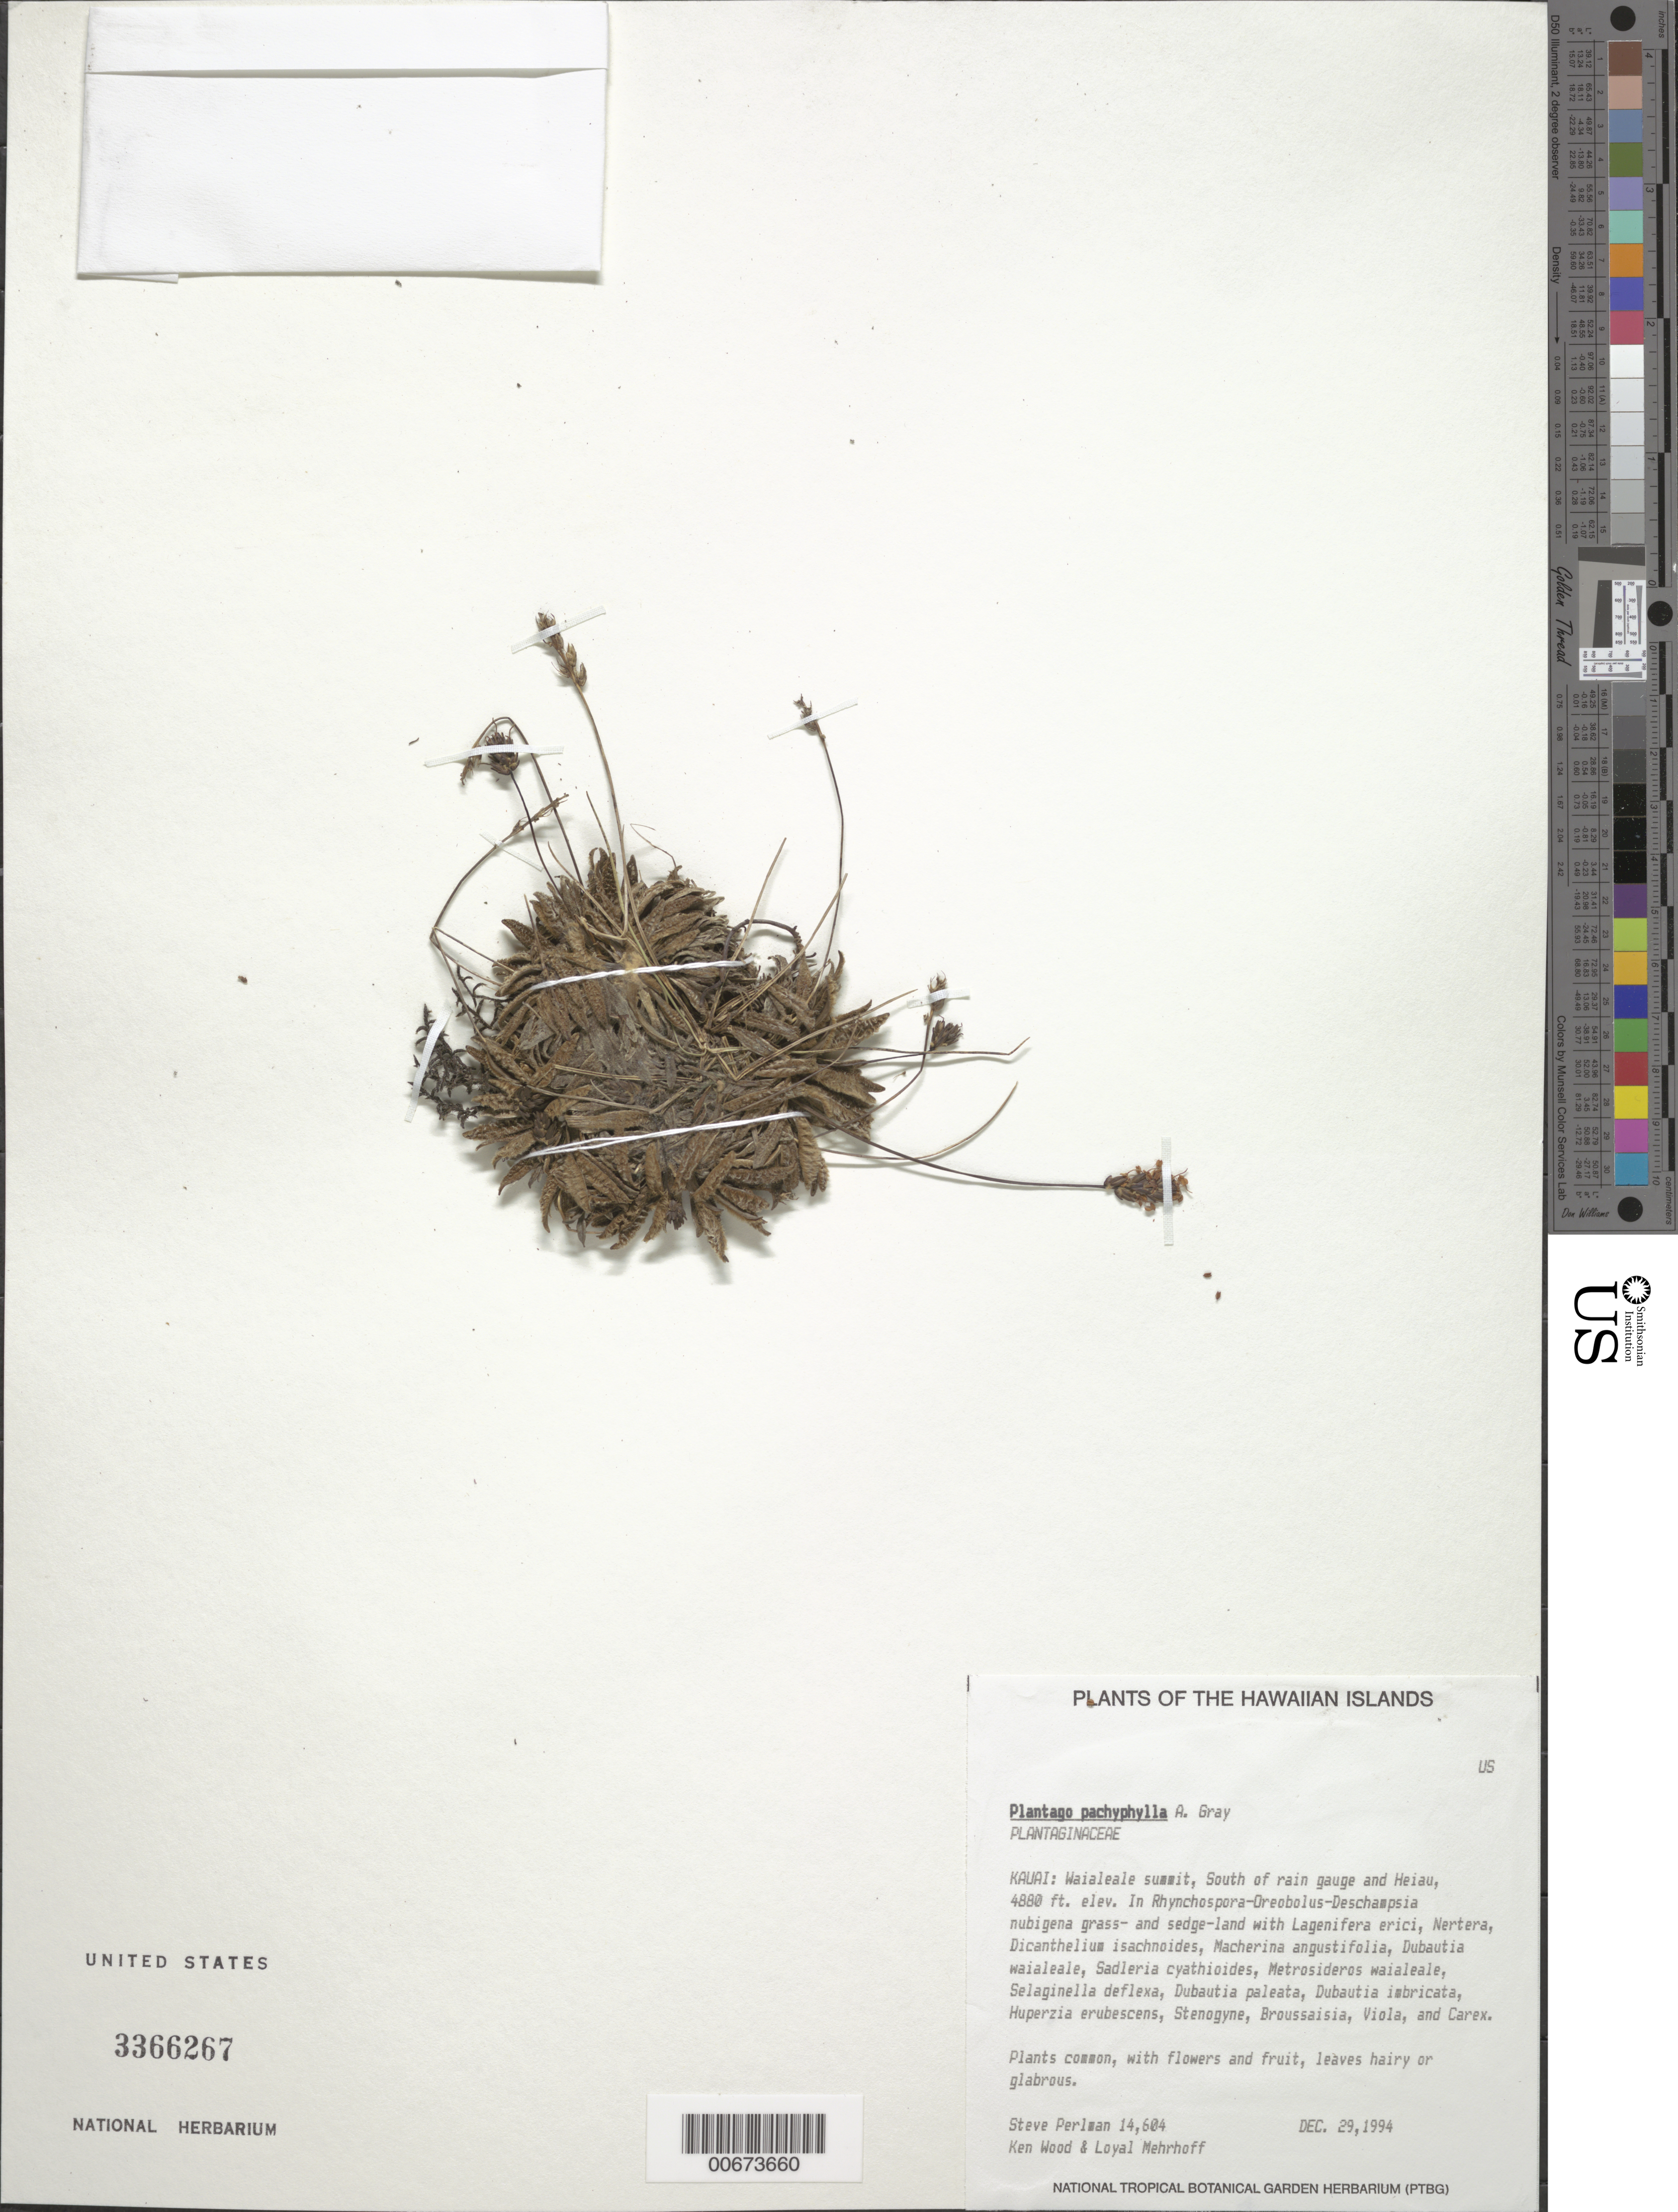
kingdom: Plantae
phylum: Tracheophyta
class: Magnoliopsida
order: Lamiales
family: Plantaginaceae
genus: Plantago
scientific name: Plantago pachyphylla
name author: A. Gray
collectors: S. P. Perlman, K. Wood & L. Mehrhoff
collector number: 14604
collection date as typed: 29 Dec 1994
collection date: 1994-12-29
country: United States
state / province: Hawaii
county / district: Kauai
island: Kaua'i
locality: Waialeale summit, S of rain gauge and Heiau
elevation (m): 1487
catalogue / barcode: US 3366267